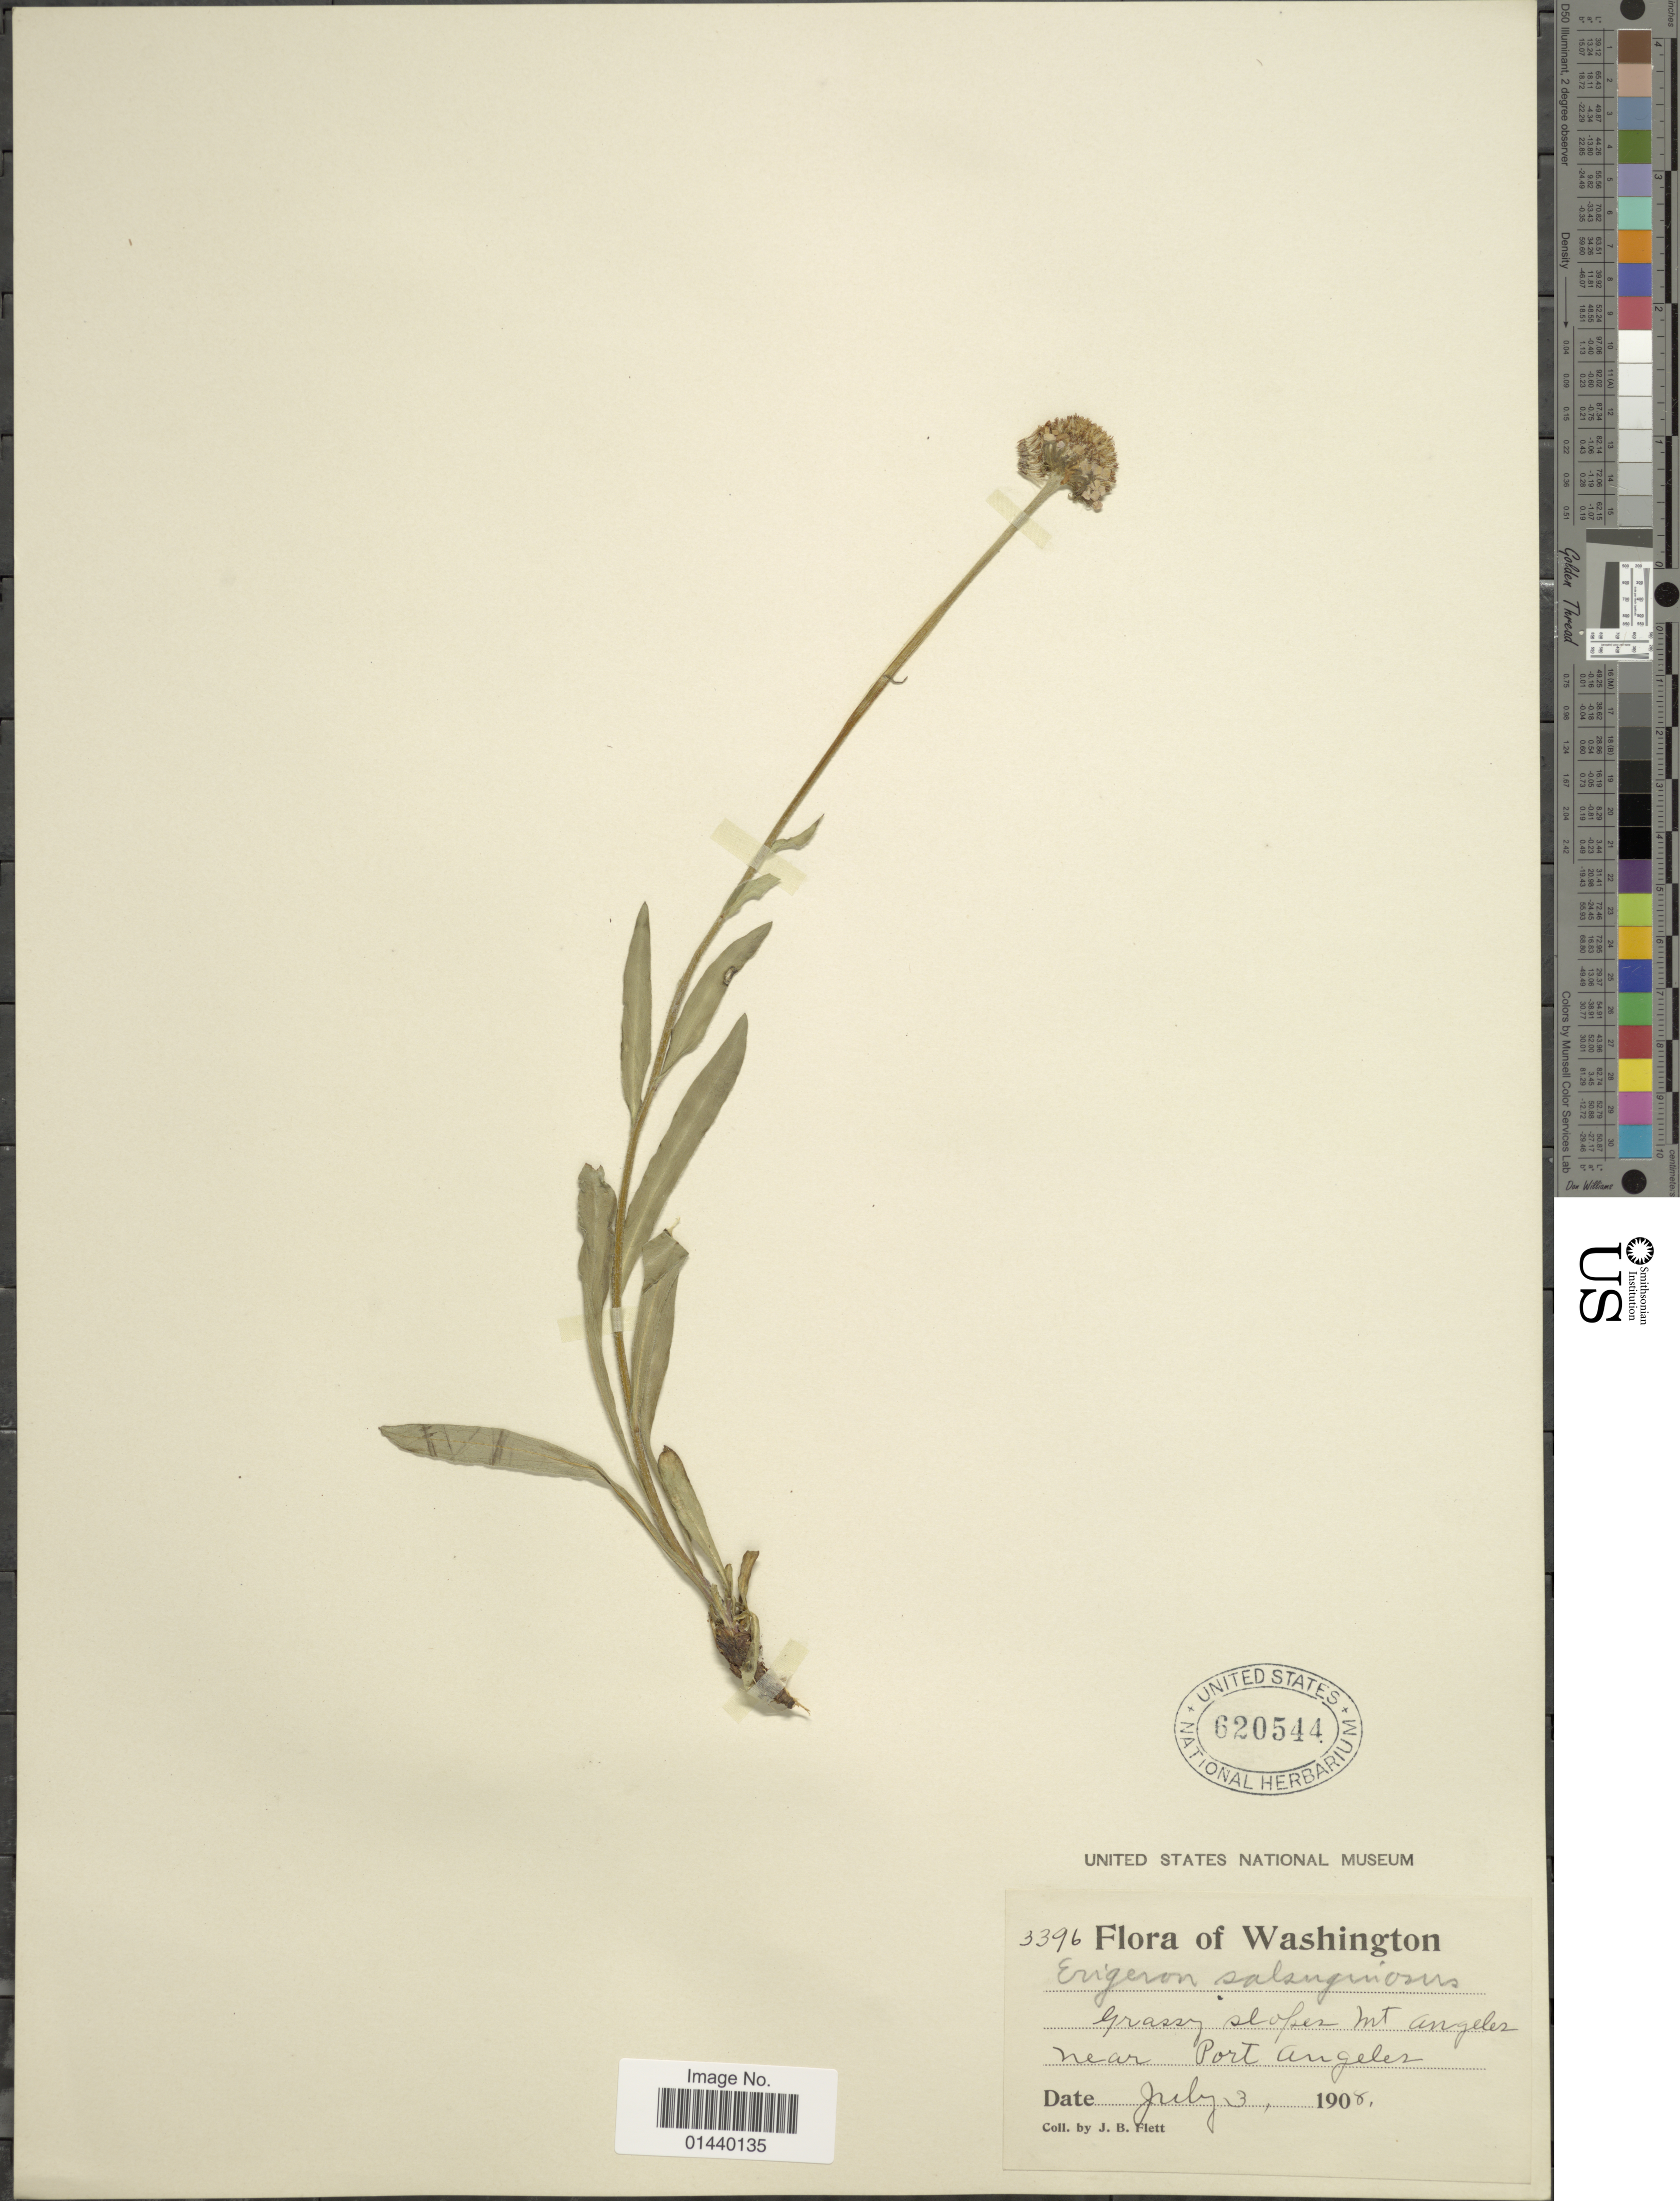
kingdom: Plantae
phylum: Tracheophyta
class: Magnoliopsida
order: Asterales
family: Asteraceae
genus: Erigeron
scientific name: Erigeron salsuginosus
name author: (Richardson ex R. Br.) A. Gray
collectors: J. Flett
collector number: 3396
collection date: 1908-07-03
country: United States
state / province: Washington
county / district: Clallam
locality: Grassy slopes Mt Angeles near Port Angeles.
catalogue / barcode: US 620544